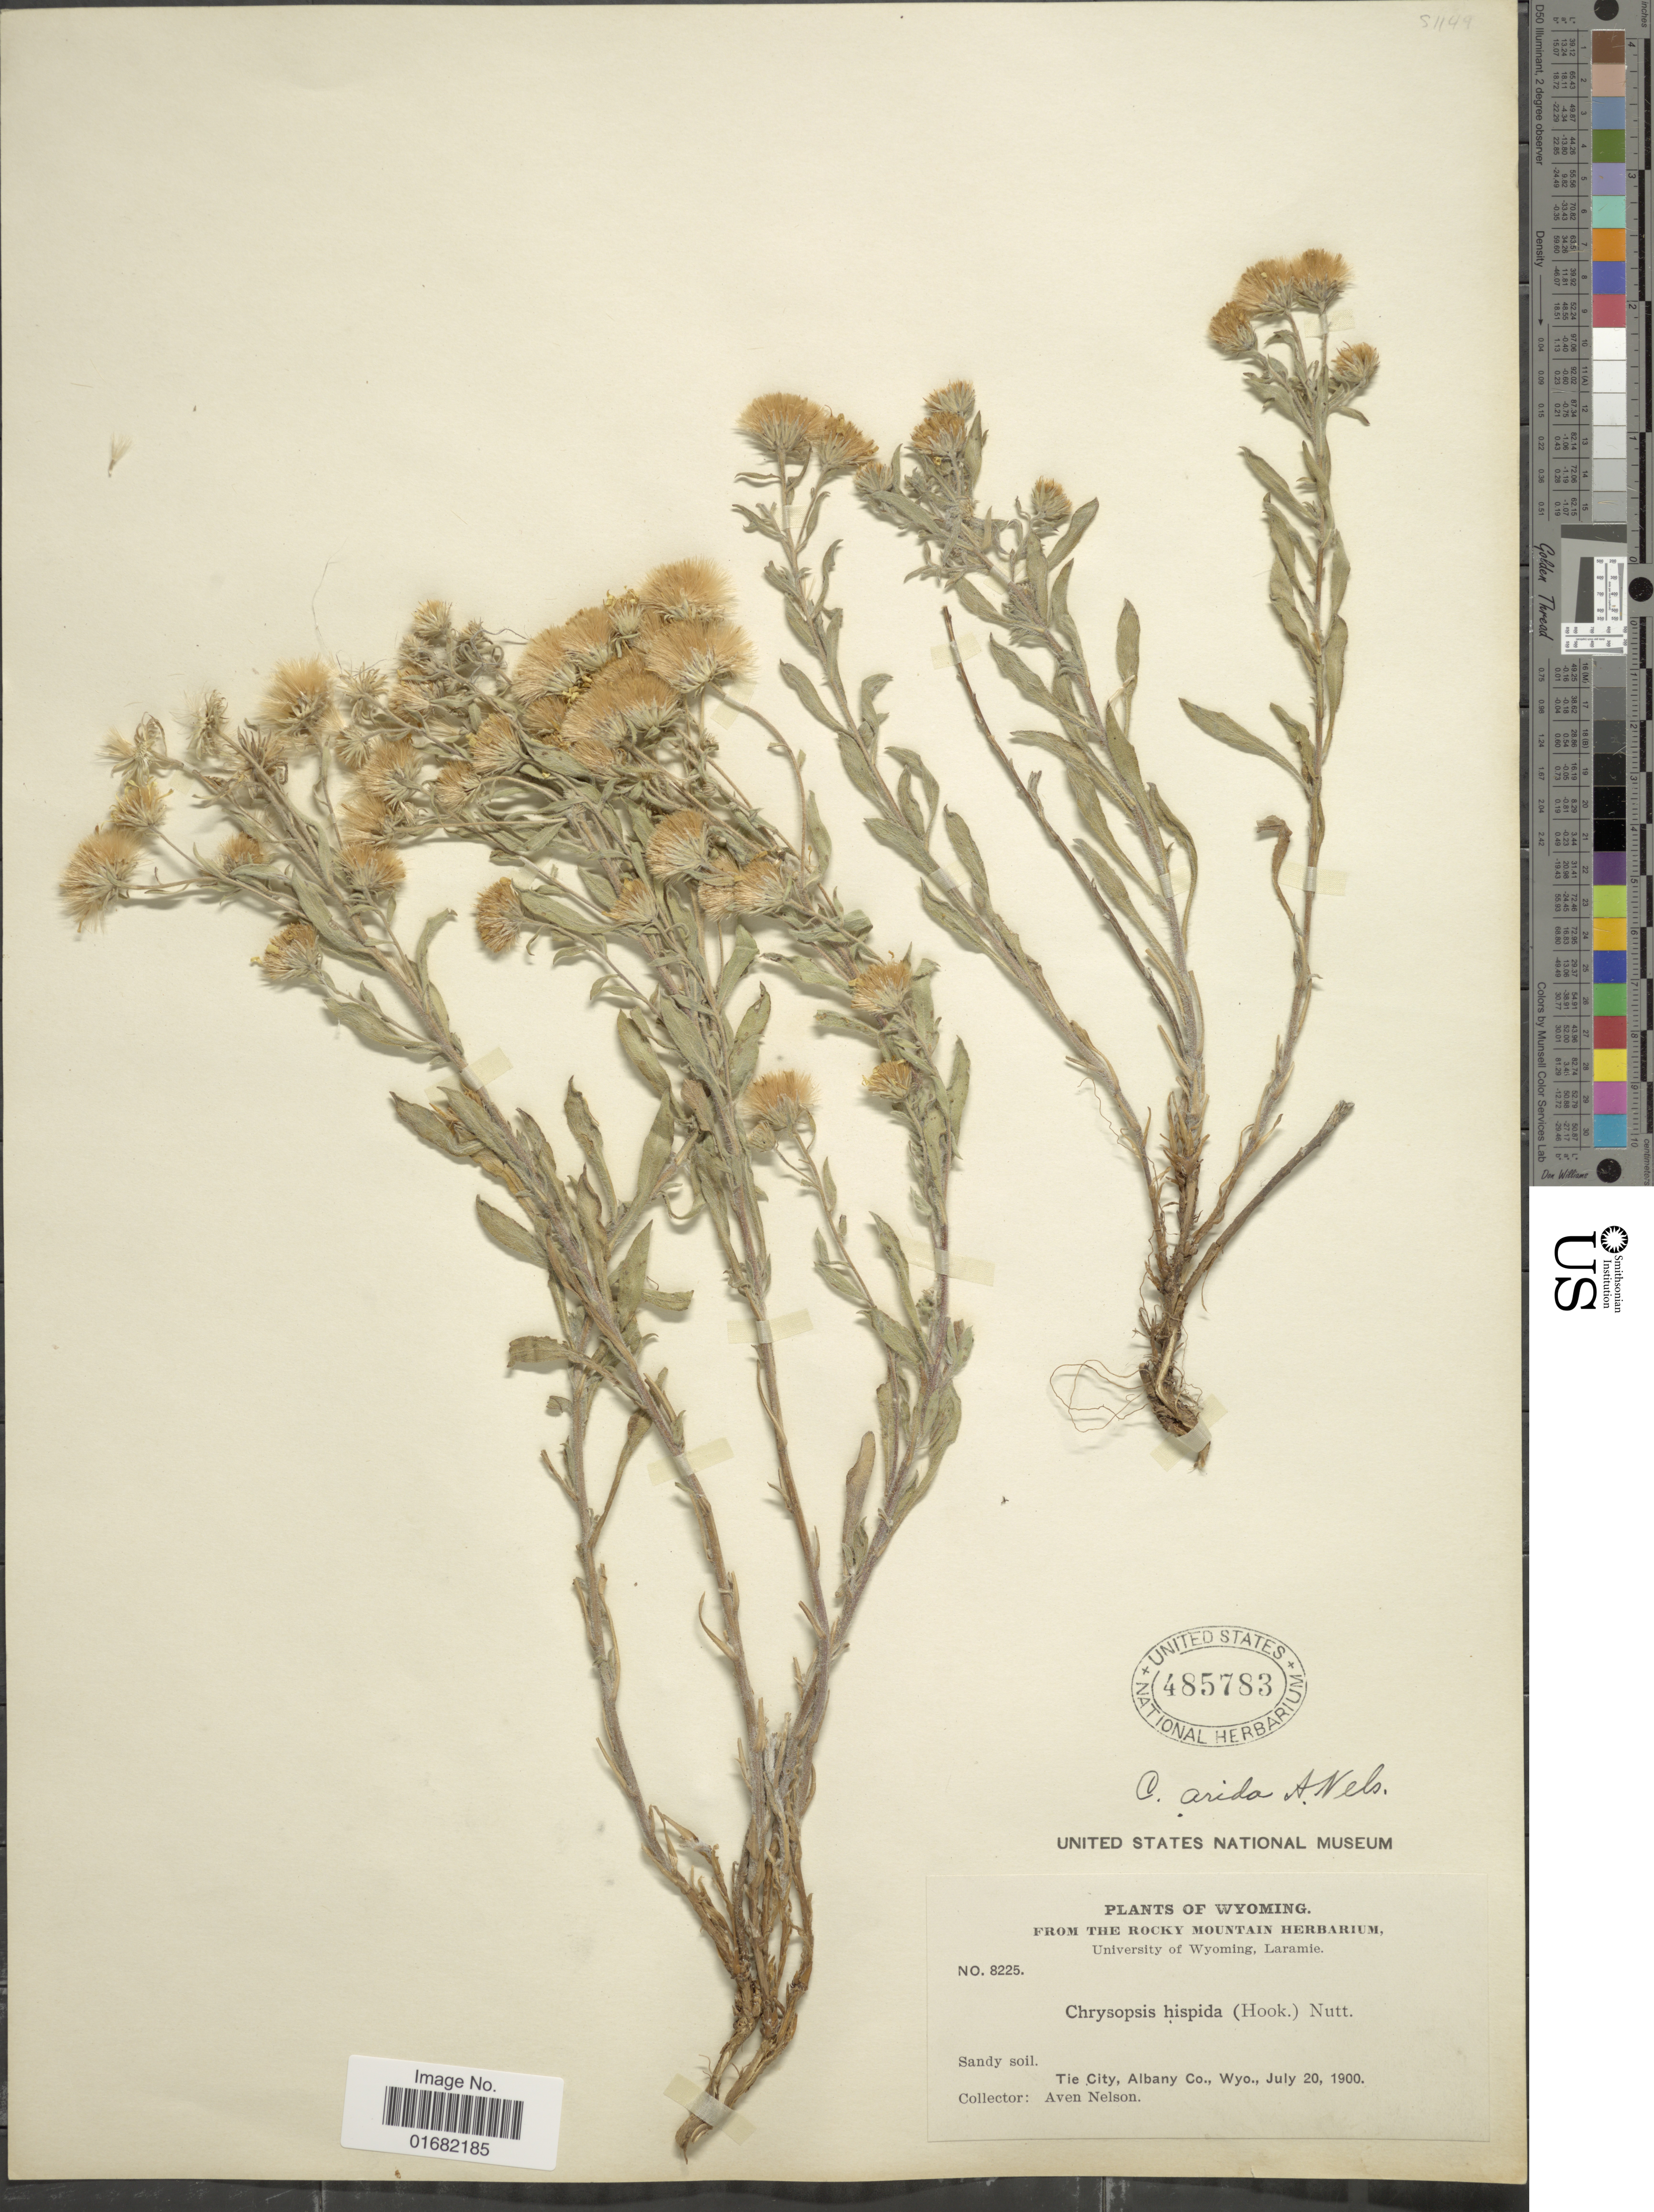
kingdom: Plantae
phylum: Tracheophyta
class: Magnoliopsida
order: Asterales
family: Asteraceae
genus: Heterotheca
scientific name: Heterotheca arida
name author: A. Nelson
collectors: A. Nelson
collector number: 8225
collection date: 1900-07-20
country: United States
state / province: Wyoming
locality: Tie City, Albany Co.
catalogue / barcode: US 485783